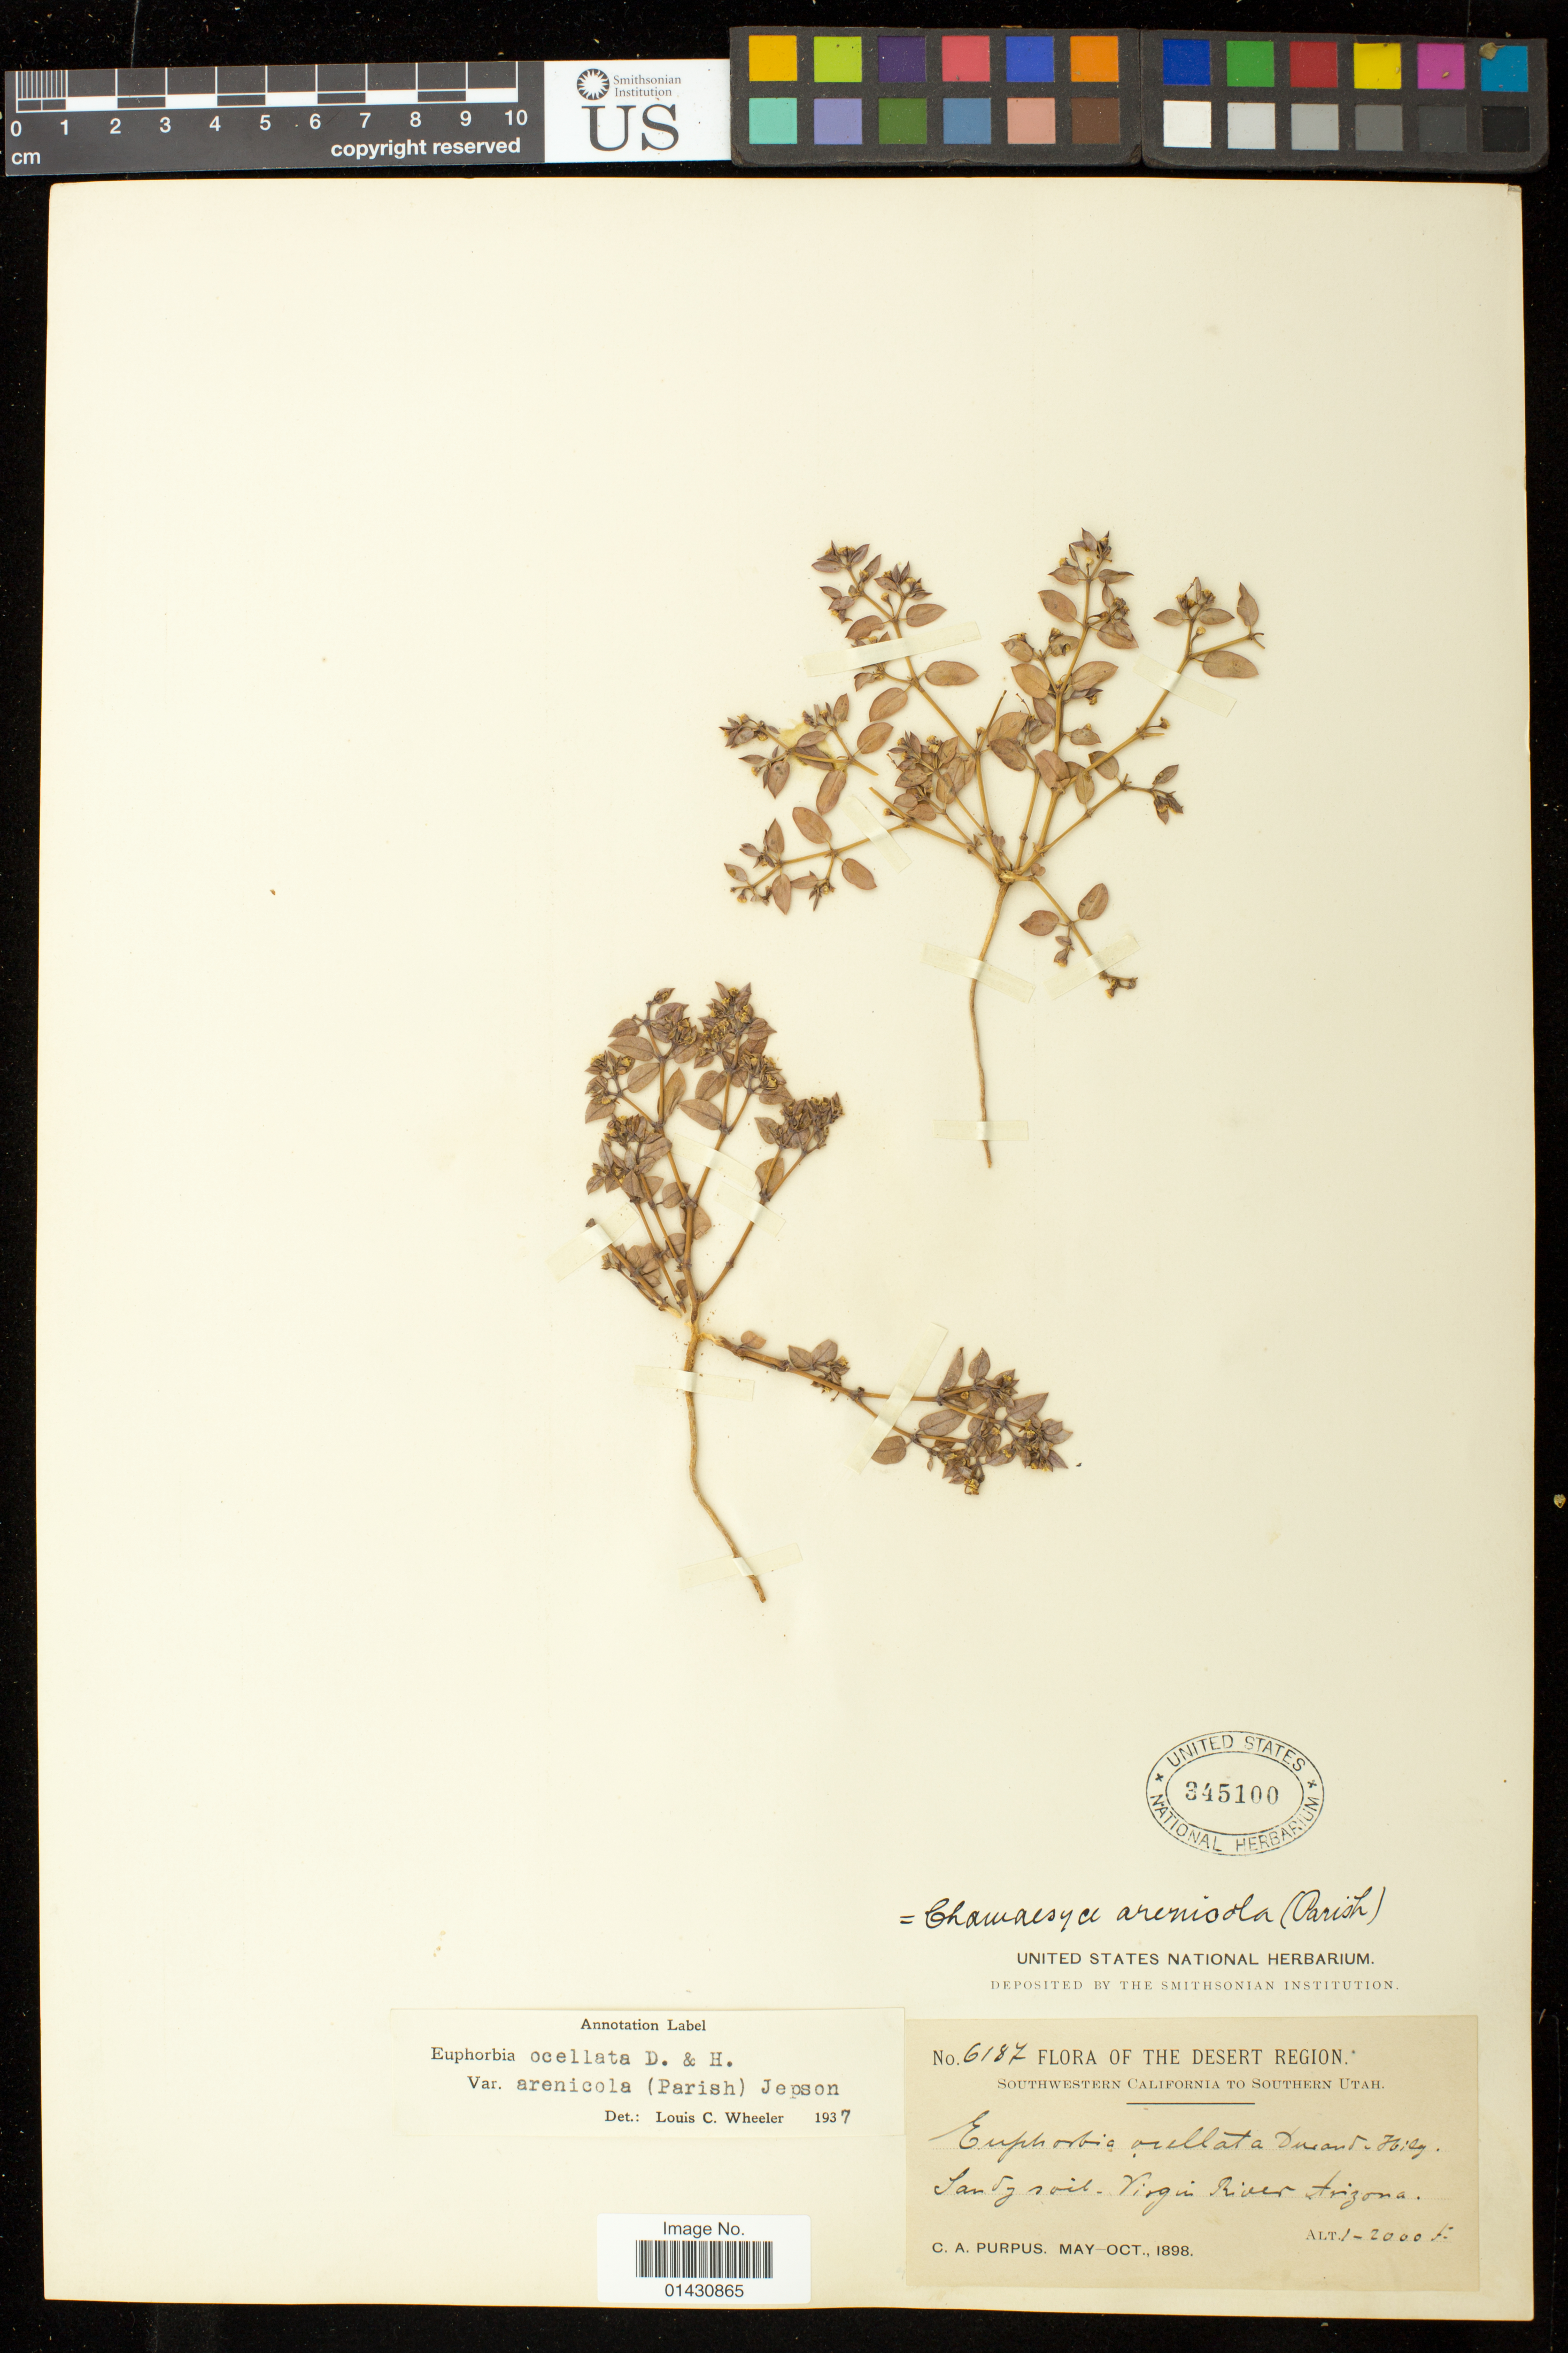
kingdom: Plantae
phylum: Tracheophyta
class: Magnoliopsida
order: Malpighiales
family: Euphorbiaceae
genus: Euphorbia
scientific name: Euphorbia ocellata subsp. arenicola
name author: (Parish) Oudejans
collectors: C. A. Purpus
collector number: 6187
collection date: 1898-05/1898-10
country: United States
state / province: Arizona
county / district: Mohave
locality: Virgin River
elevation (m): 305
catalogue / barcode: US 345100